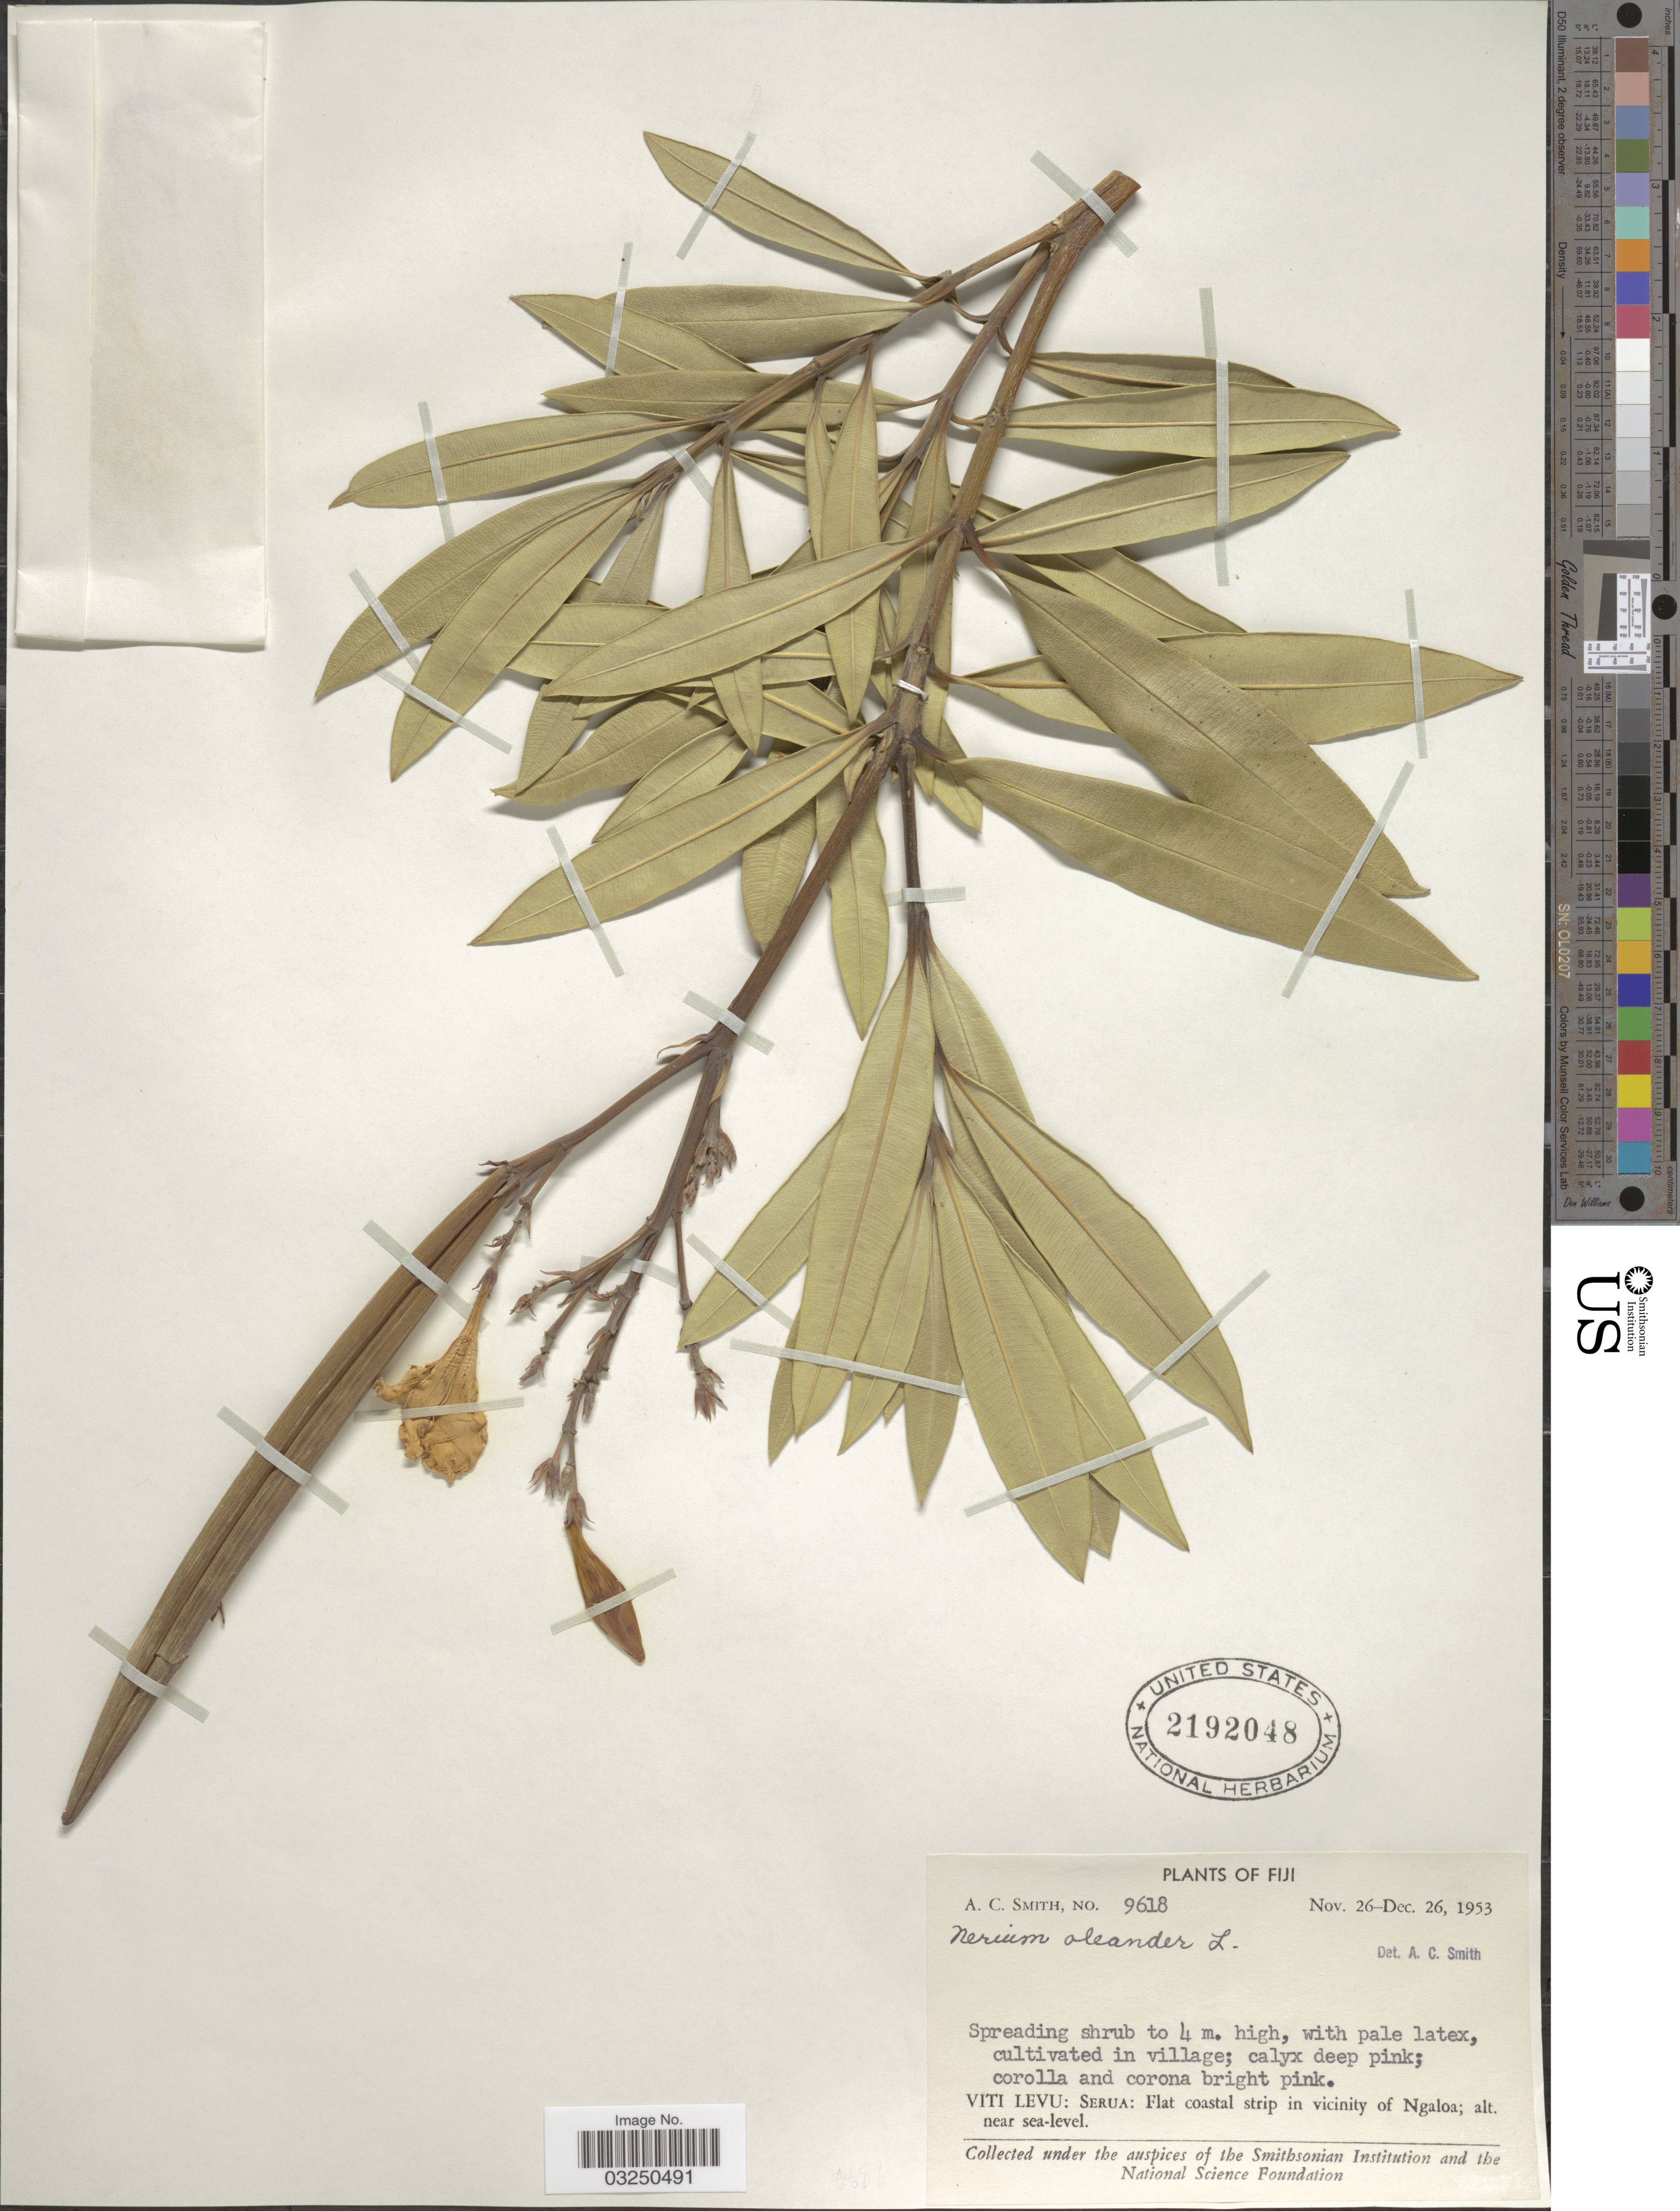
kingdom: Plantae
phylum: Tracheophyta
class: Magnoliopsida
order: Gentianales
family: Apocynaceae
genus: Nerium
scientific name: Nerium oleander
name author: L.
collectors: A. C. Smith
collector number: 9618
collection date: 1953-11-26/1953-12-26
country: Fiji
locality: Viti Levu: Serua: Flat coastal strip in vicinity of Ngaloa.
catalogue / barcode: US 2192048